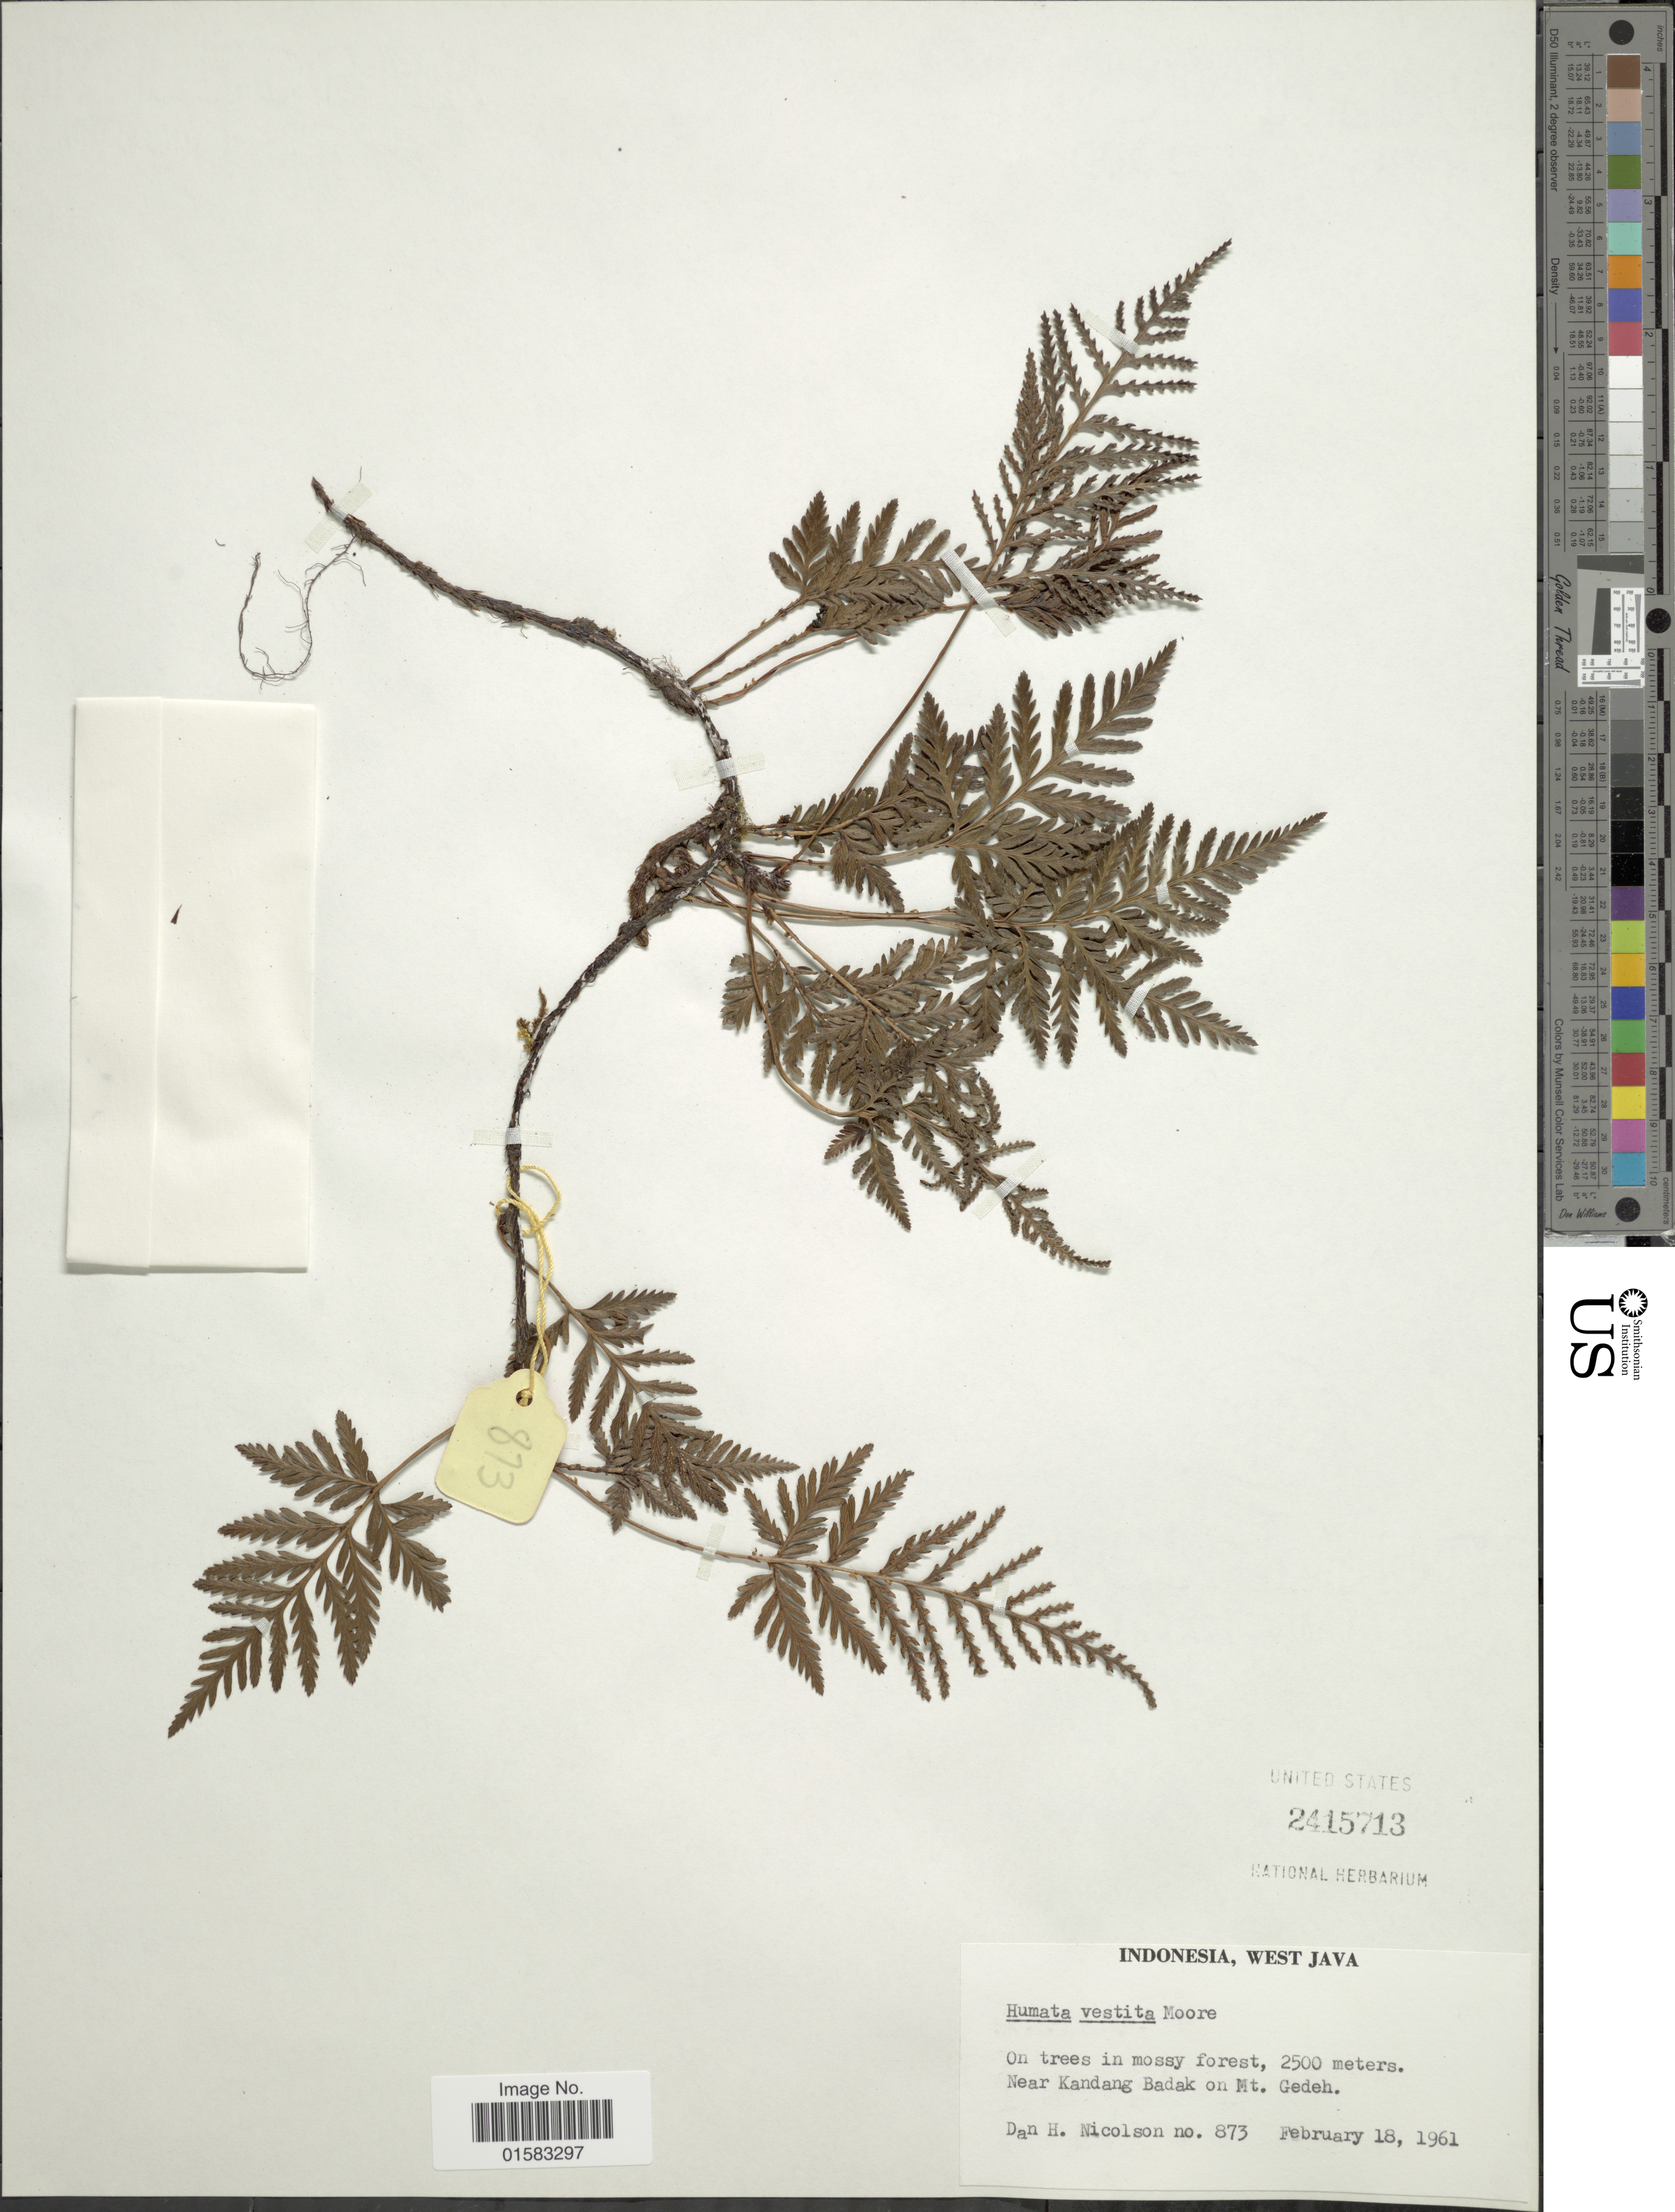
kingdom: Plantae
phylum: Tracheophyta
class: Polypodiopsida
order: Polypodiales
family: Davalliaceae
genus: Davallia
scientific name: Davallia repens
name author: (L. f.) Kuhn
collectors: D. H. Nicolson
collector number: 873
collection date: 1961-02-18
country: Indonesia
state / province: Java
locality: West Java, Near Kandang Badak on Mt. Gedeh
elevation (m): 2500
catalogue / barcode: US 2415713